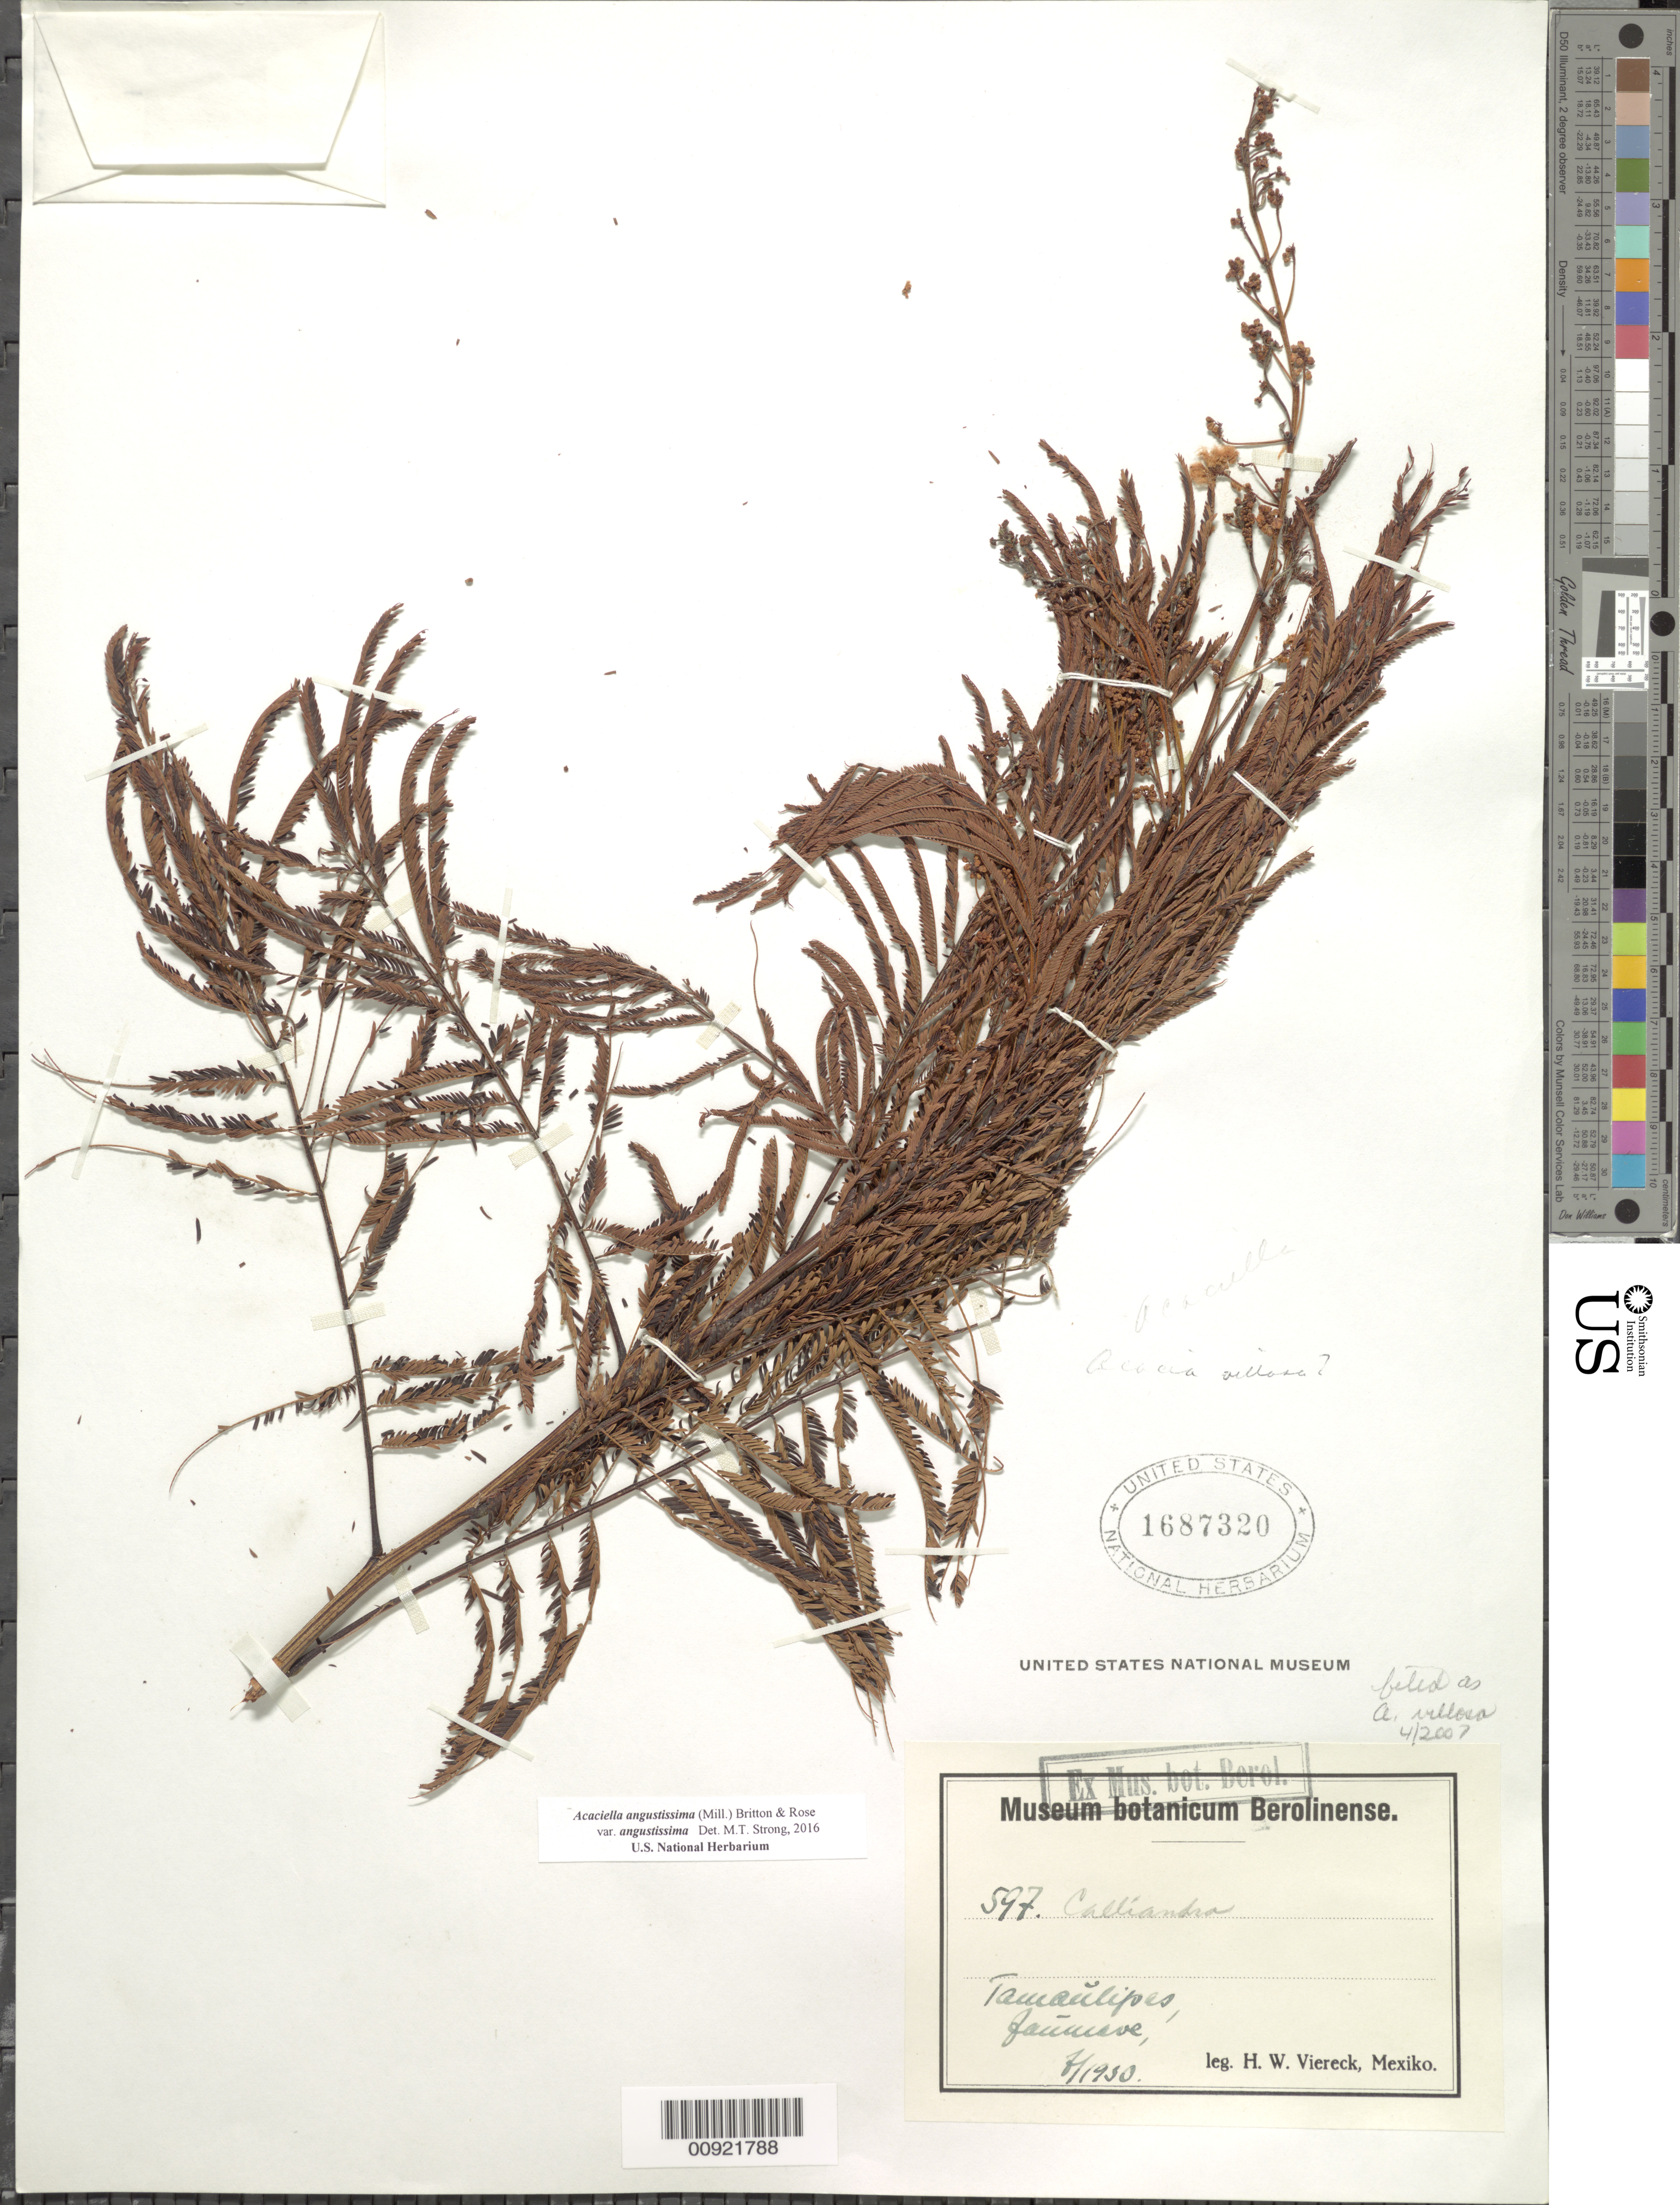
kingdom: Plantae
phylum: Tracheophyta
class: Magnoliopsida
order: Fabales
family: Fabaceae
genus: Acaciella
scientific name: Acaciella angustissima var. angustissima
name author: (Mill.) Britton & Rose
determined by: Strong, M. T., (US), Smithsonian Institution - National Museum of Natural History (UNITED STATES)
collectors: H. W. Viereck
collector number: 597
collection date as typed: Jul 1930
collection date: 1930-07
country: Mexico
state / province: Tamaulipas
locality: Jaumave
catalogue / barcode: US 1687320